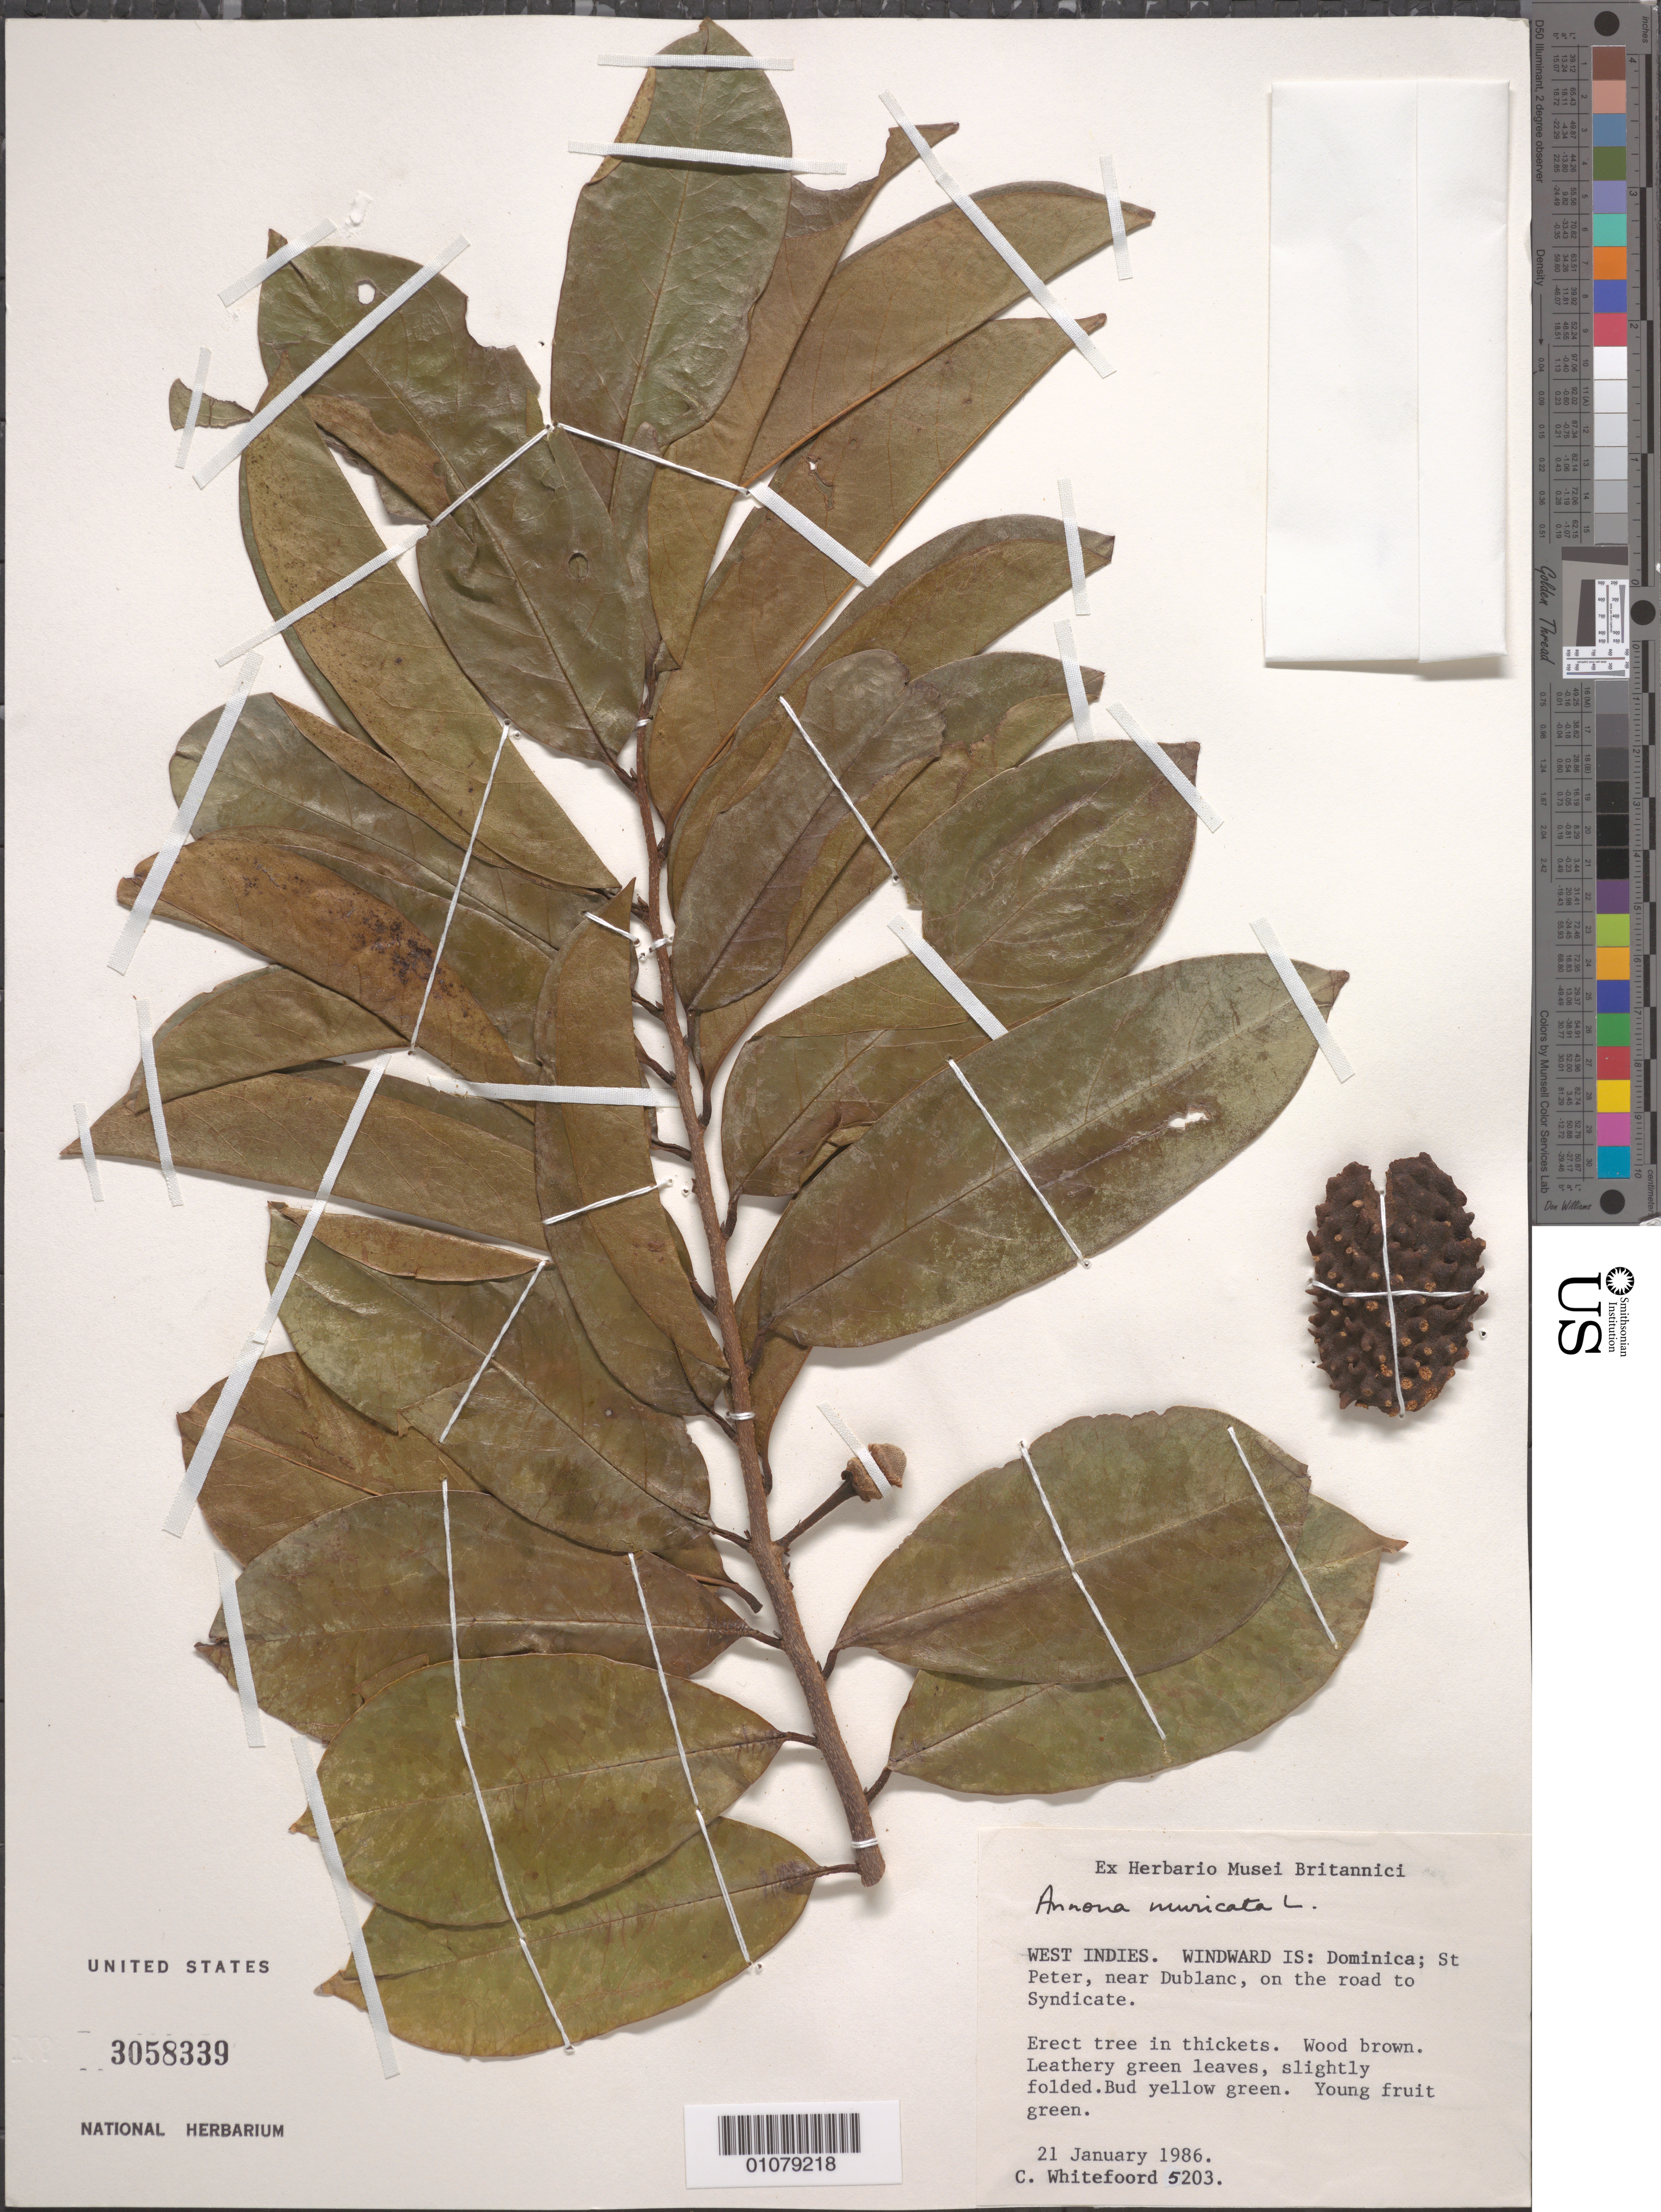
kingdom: Plantae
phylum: Tracheophyta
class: Magnoliopsida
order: Magnoliales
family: Annonaceae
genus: Annona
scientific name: Annona muricata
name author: L.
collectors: C. Whitefoord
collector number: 5203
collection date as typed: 21 Jan 1986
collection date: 1986-01-21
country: Dominica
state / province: St. Peter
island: Dominica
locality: near Dublanc, on the road to Syndicate.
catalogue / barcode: US 3058339